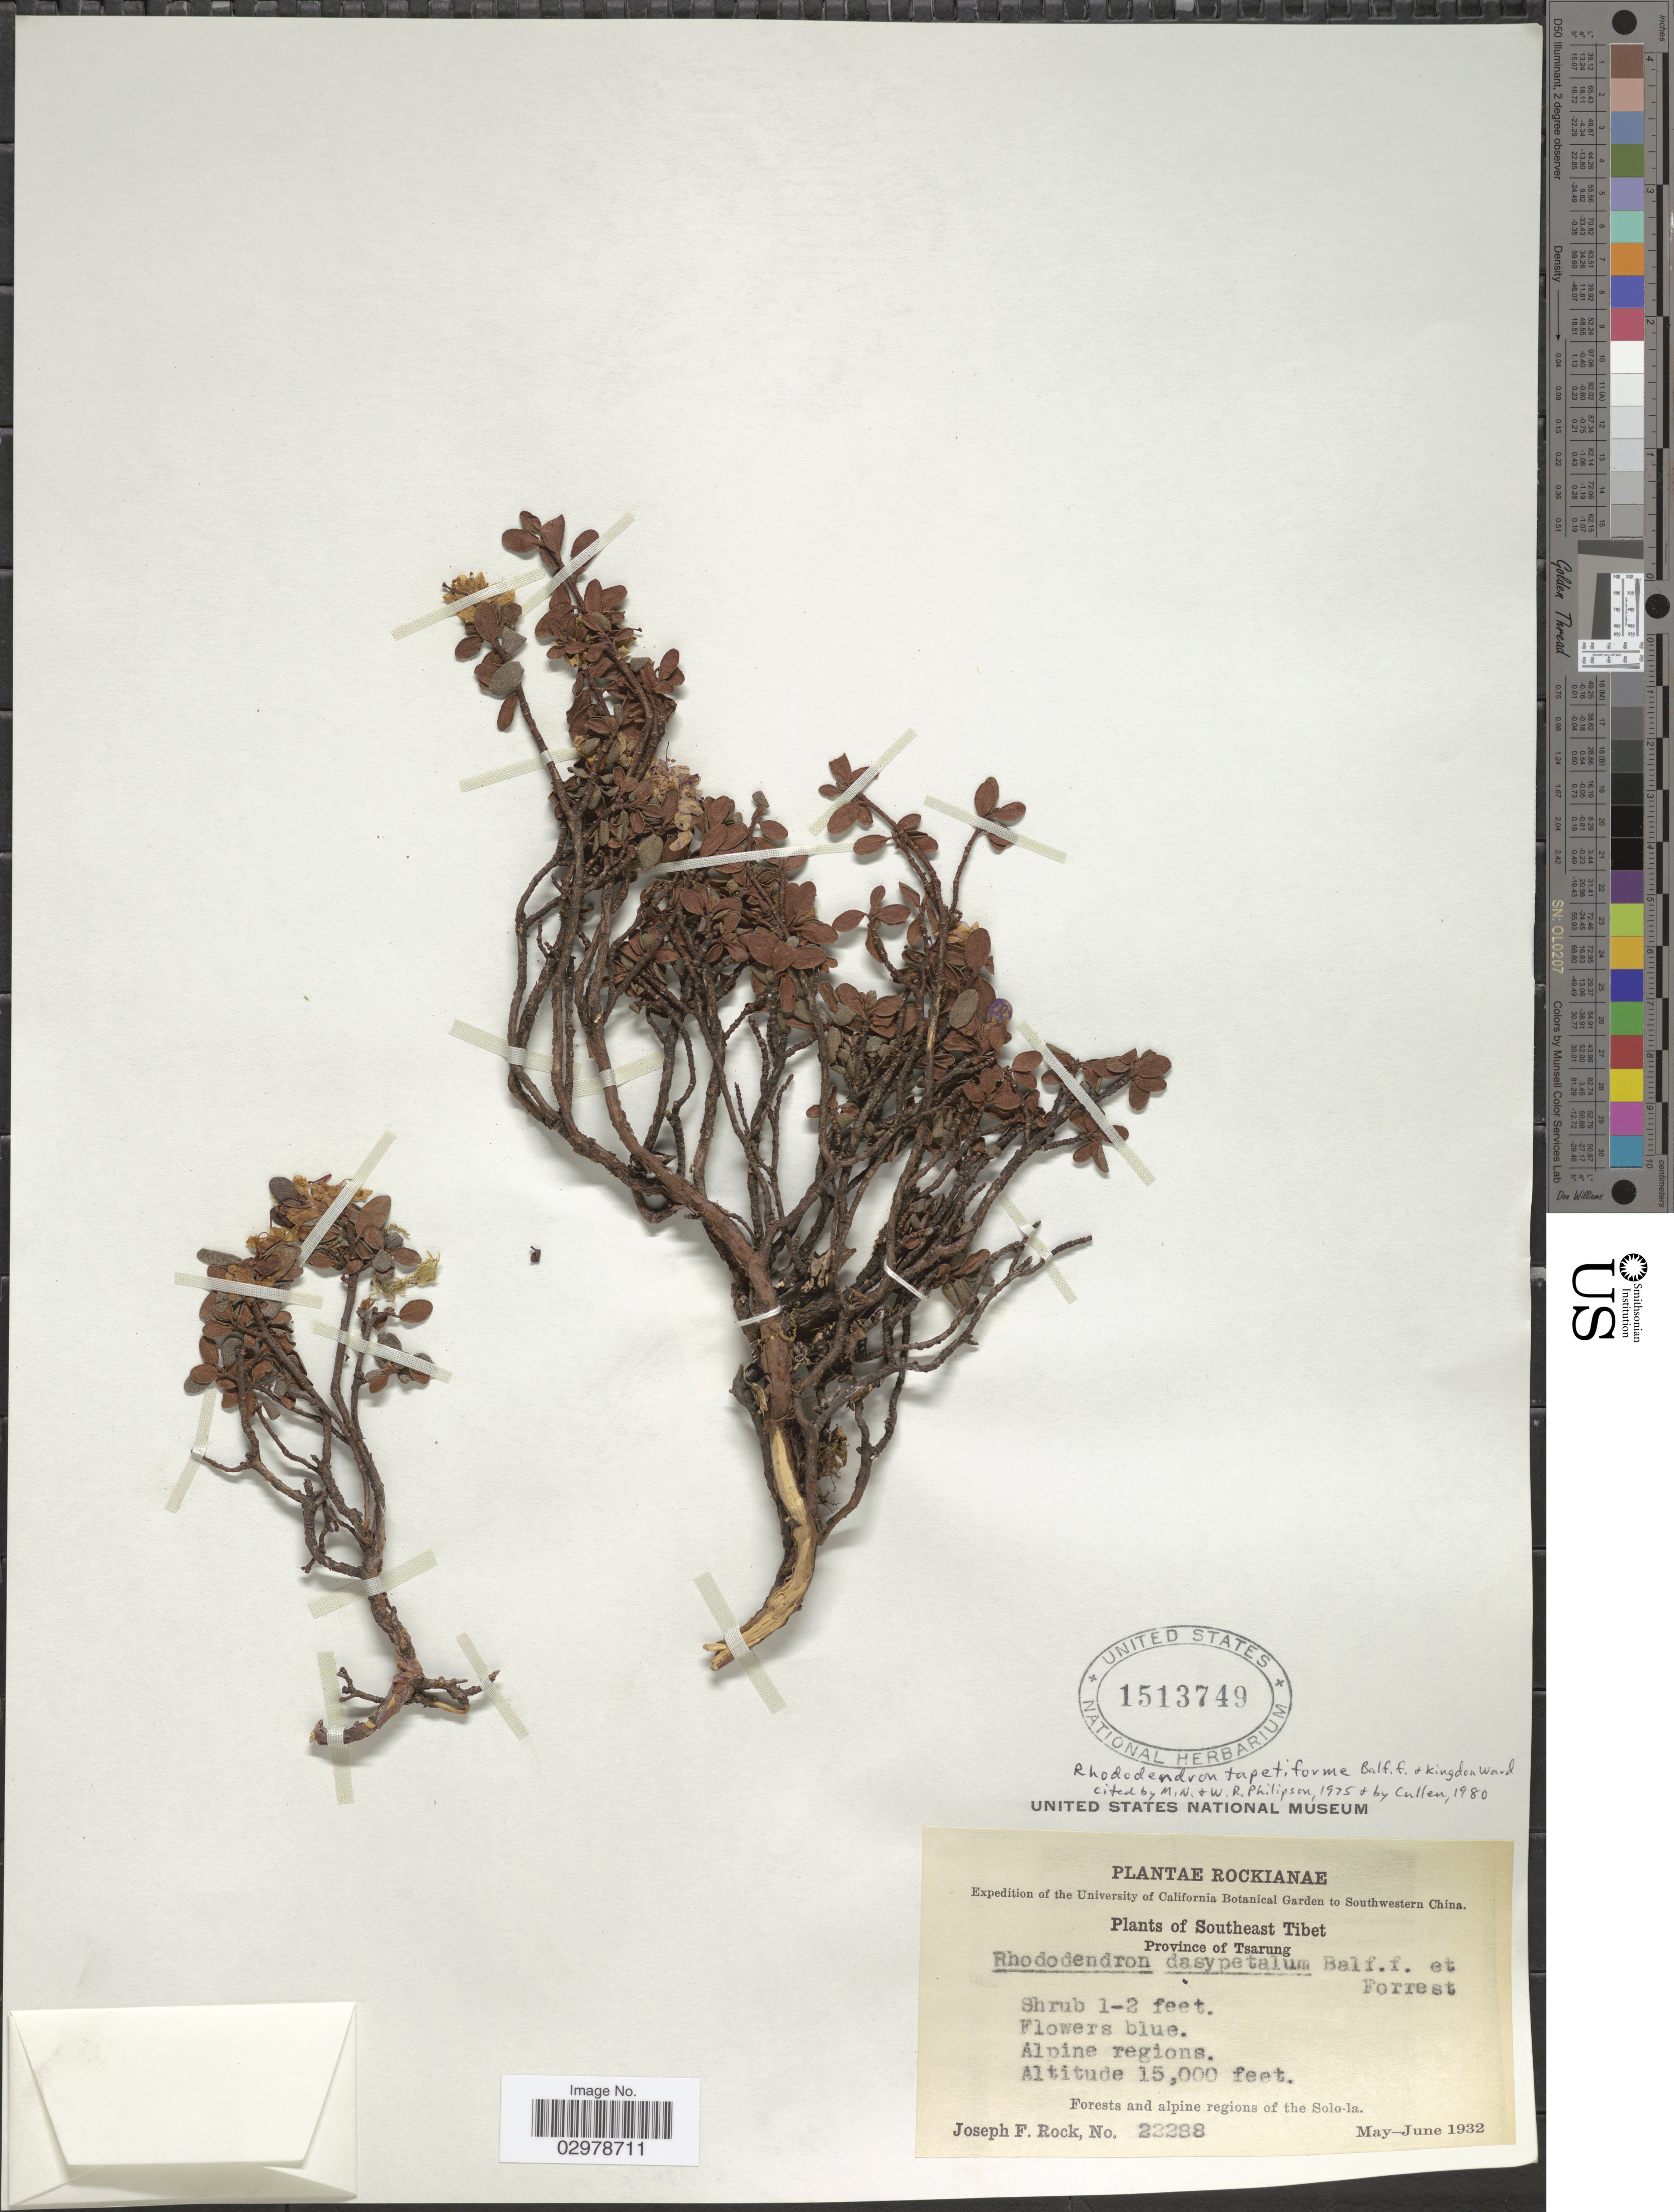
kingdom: Plantae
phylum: Tracheophyta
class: Magnoliopsida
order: Ericales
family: Ericaceae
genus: Rhododendron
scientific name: Rhododendron tapetiforme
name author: Balf. f. & Kingdon-Ward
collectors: J. F. Rock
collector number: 22288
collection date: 1932-05/1932-06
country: China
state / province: Xizang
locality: Southeast Tibet. Province of Tsarung. Forests and alpine regions of the Solo-la. Southwestern China.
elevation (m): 4572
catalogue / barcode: US 1513749